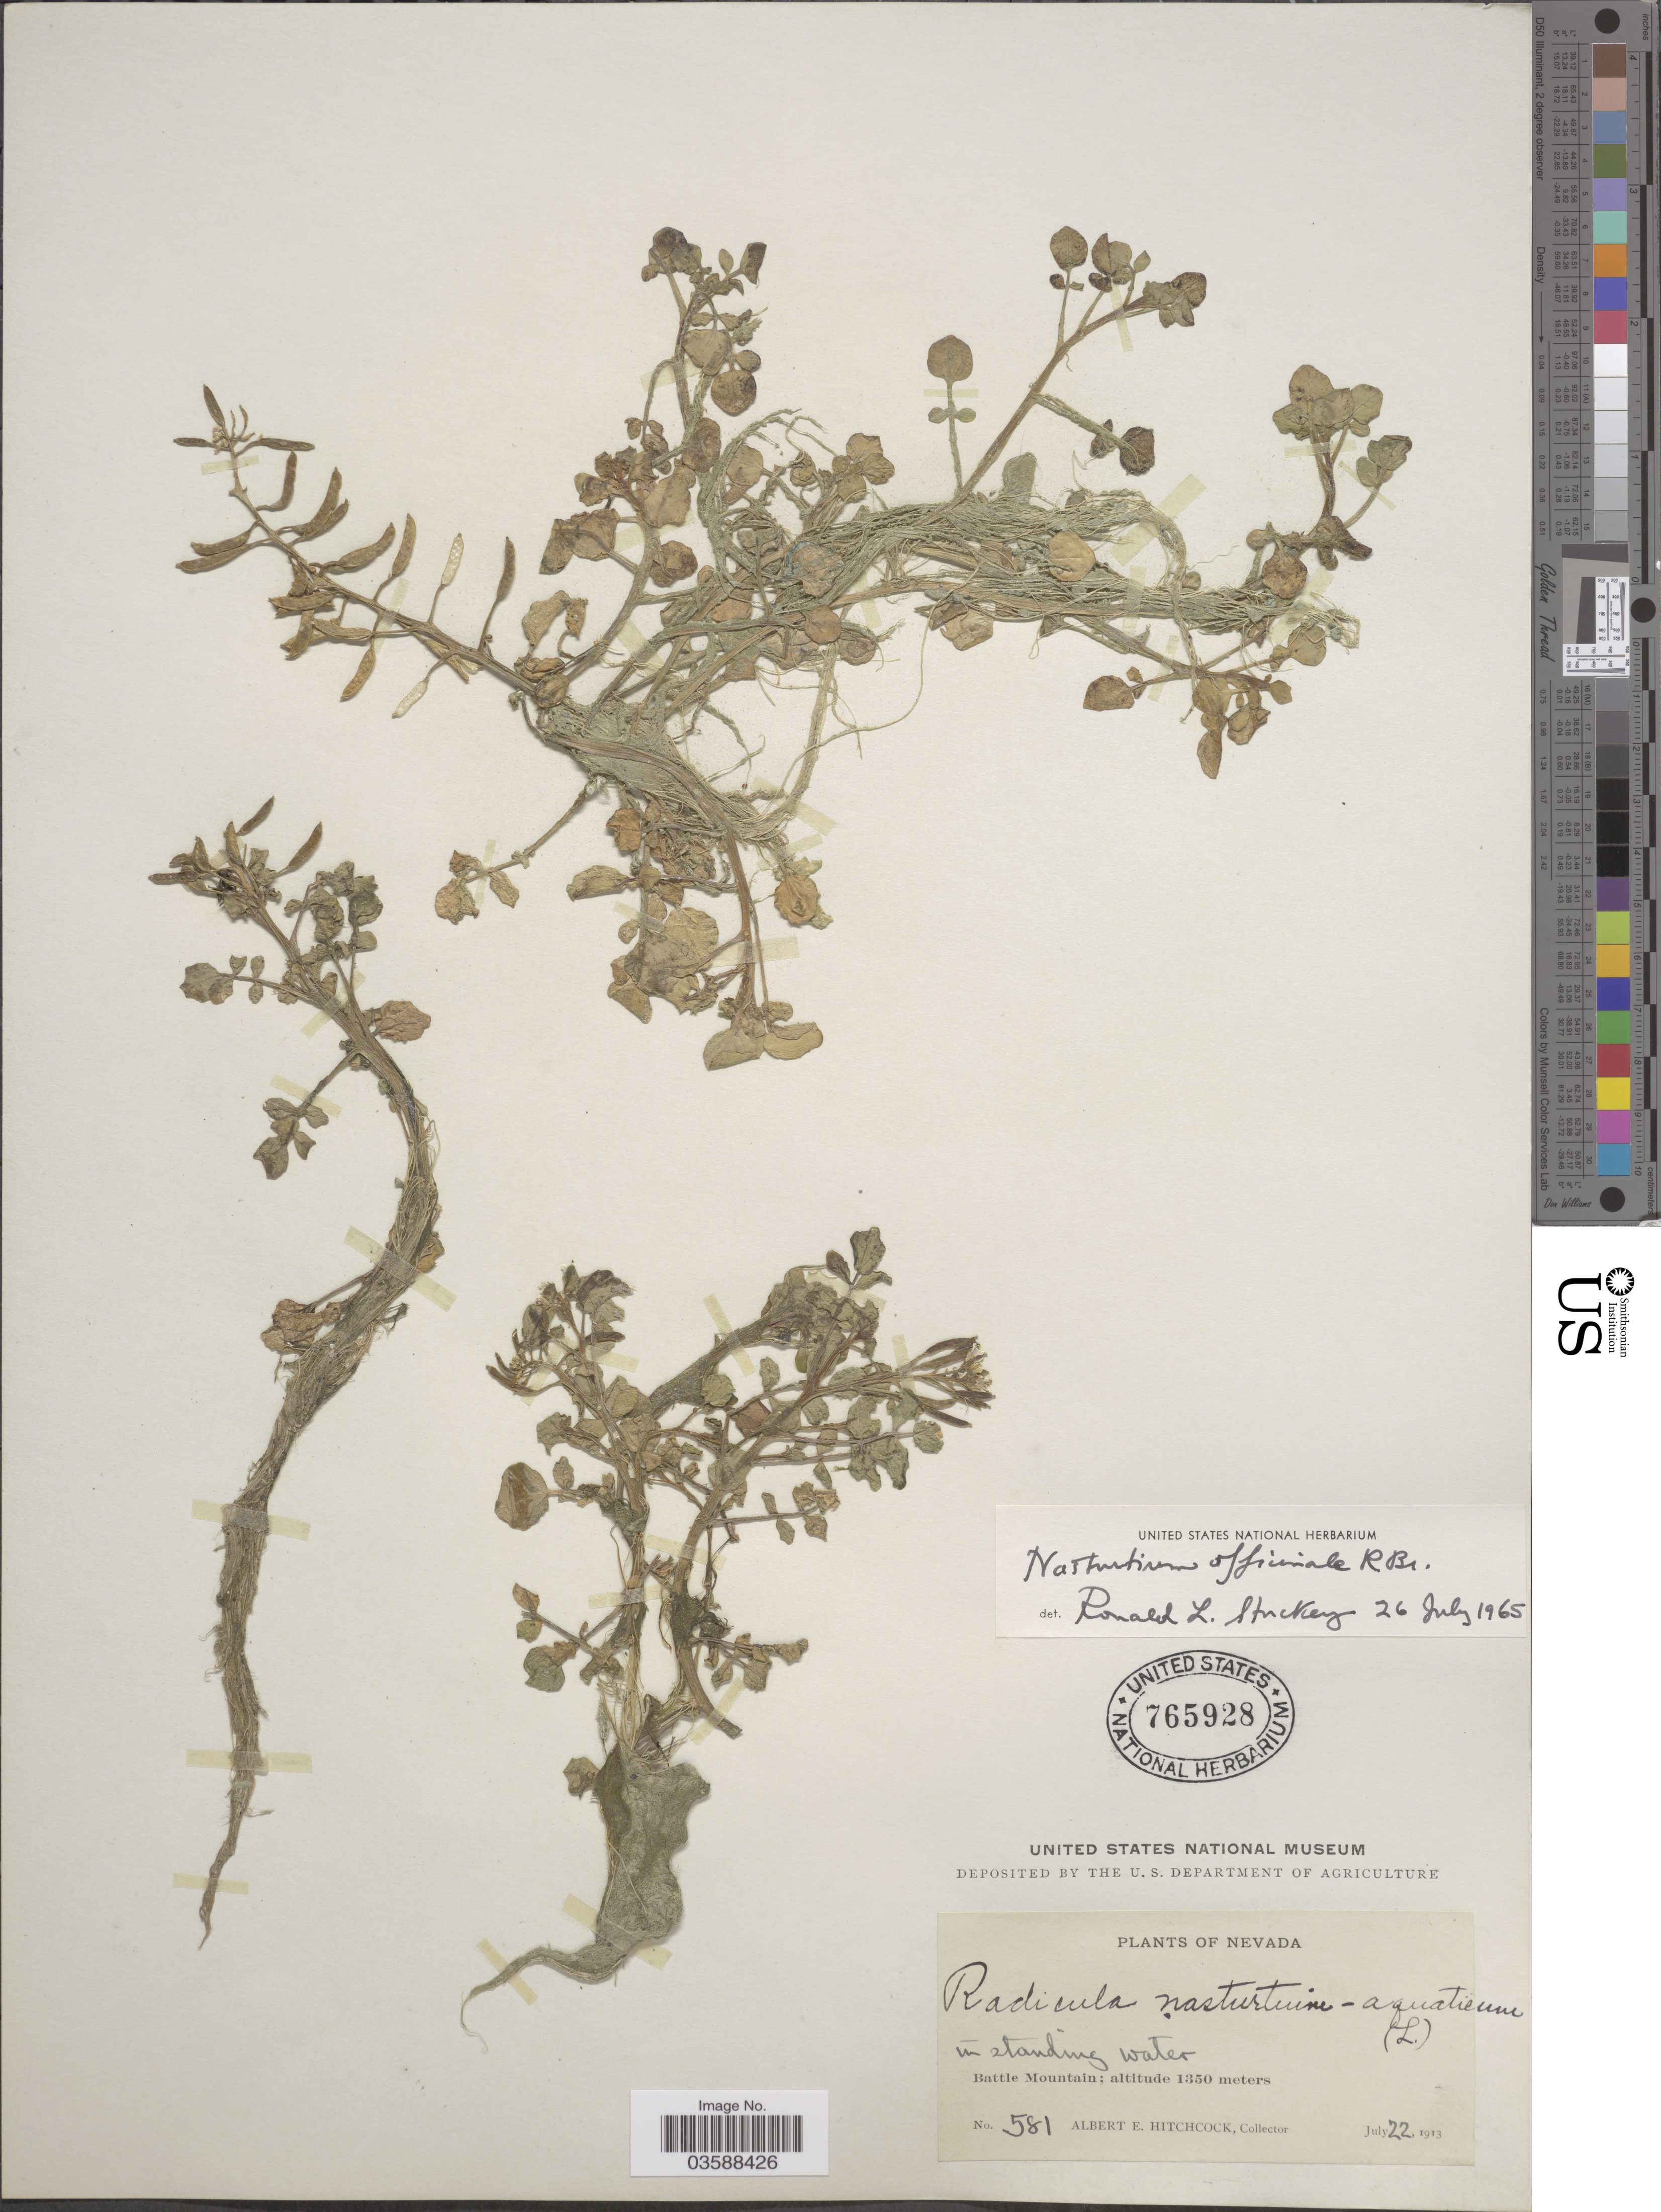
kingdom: Plantae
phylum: Tracheophyta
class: Magnoliopsida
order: Brassicales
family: Brassicaceae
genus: Nasturtium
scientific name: Nasturtium officinale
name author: R. Br.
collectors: A. Hitchcock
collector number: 581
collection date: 1913-07-22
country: United States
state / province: Nevada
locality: Battle Mountain.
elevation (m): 1350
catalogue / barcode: US 765928